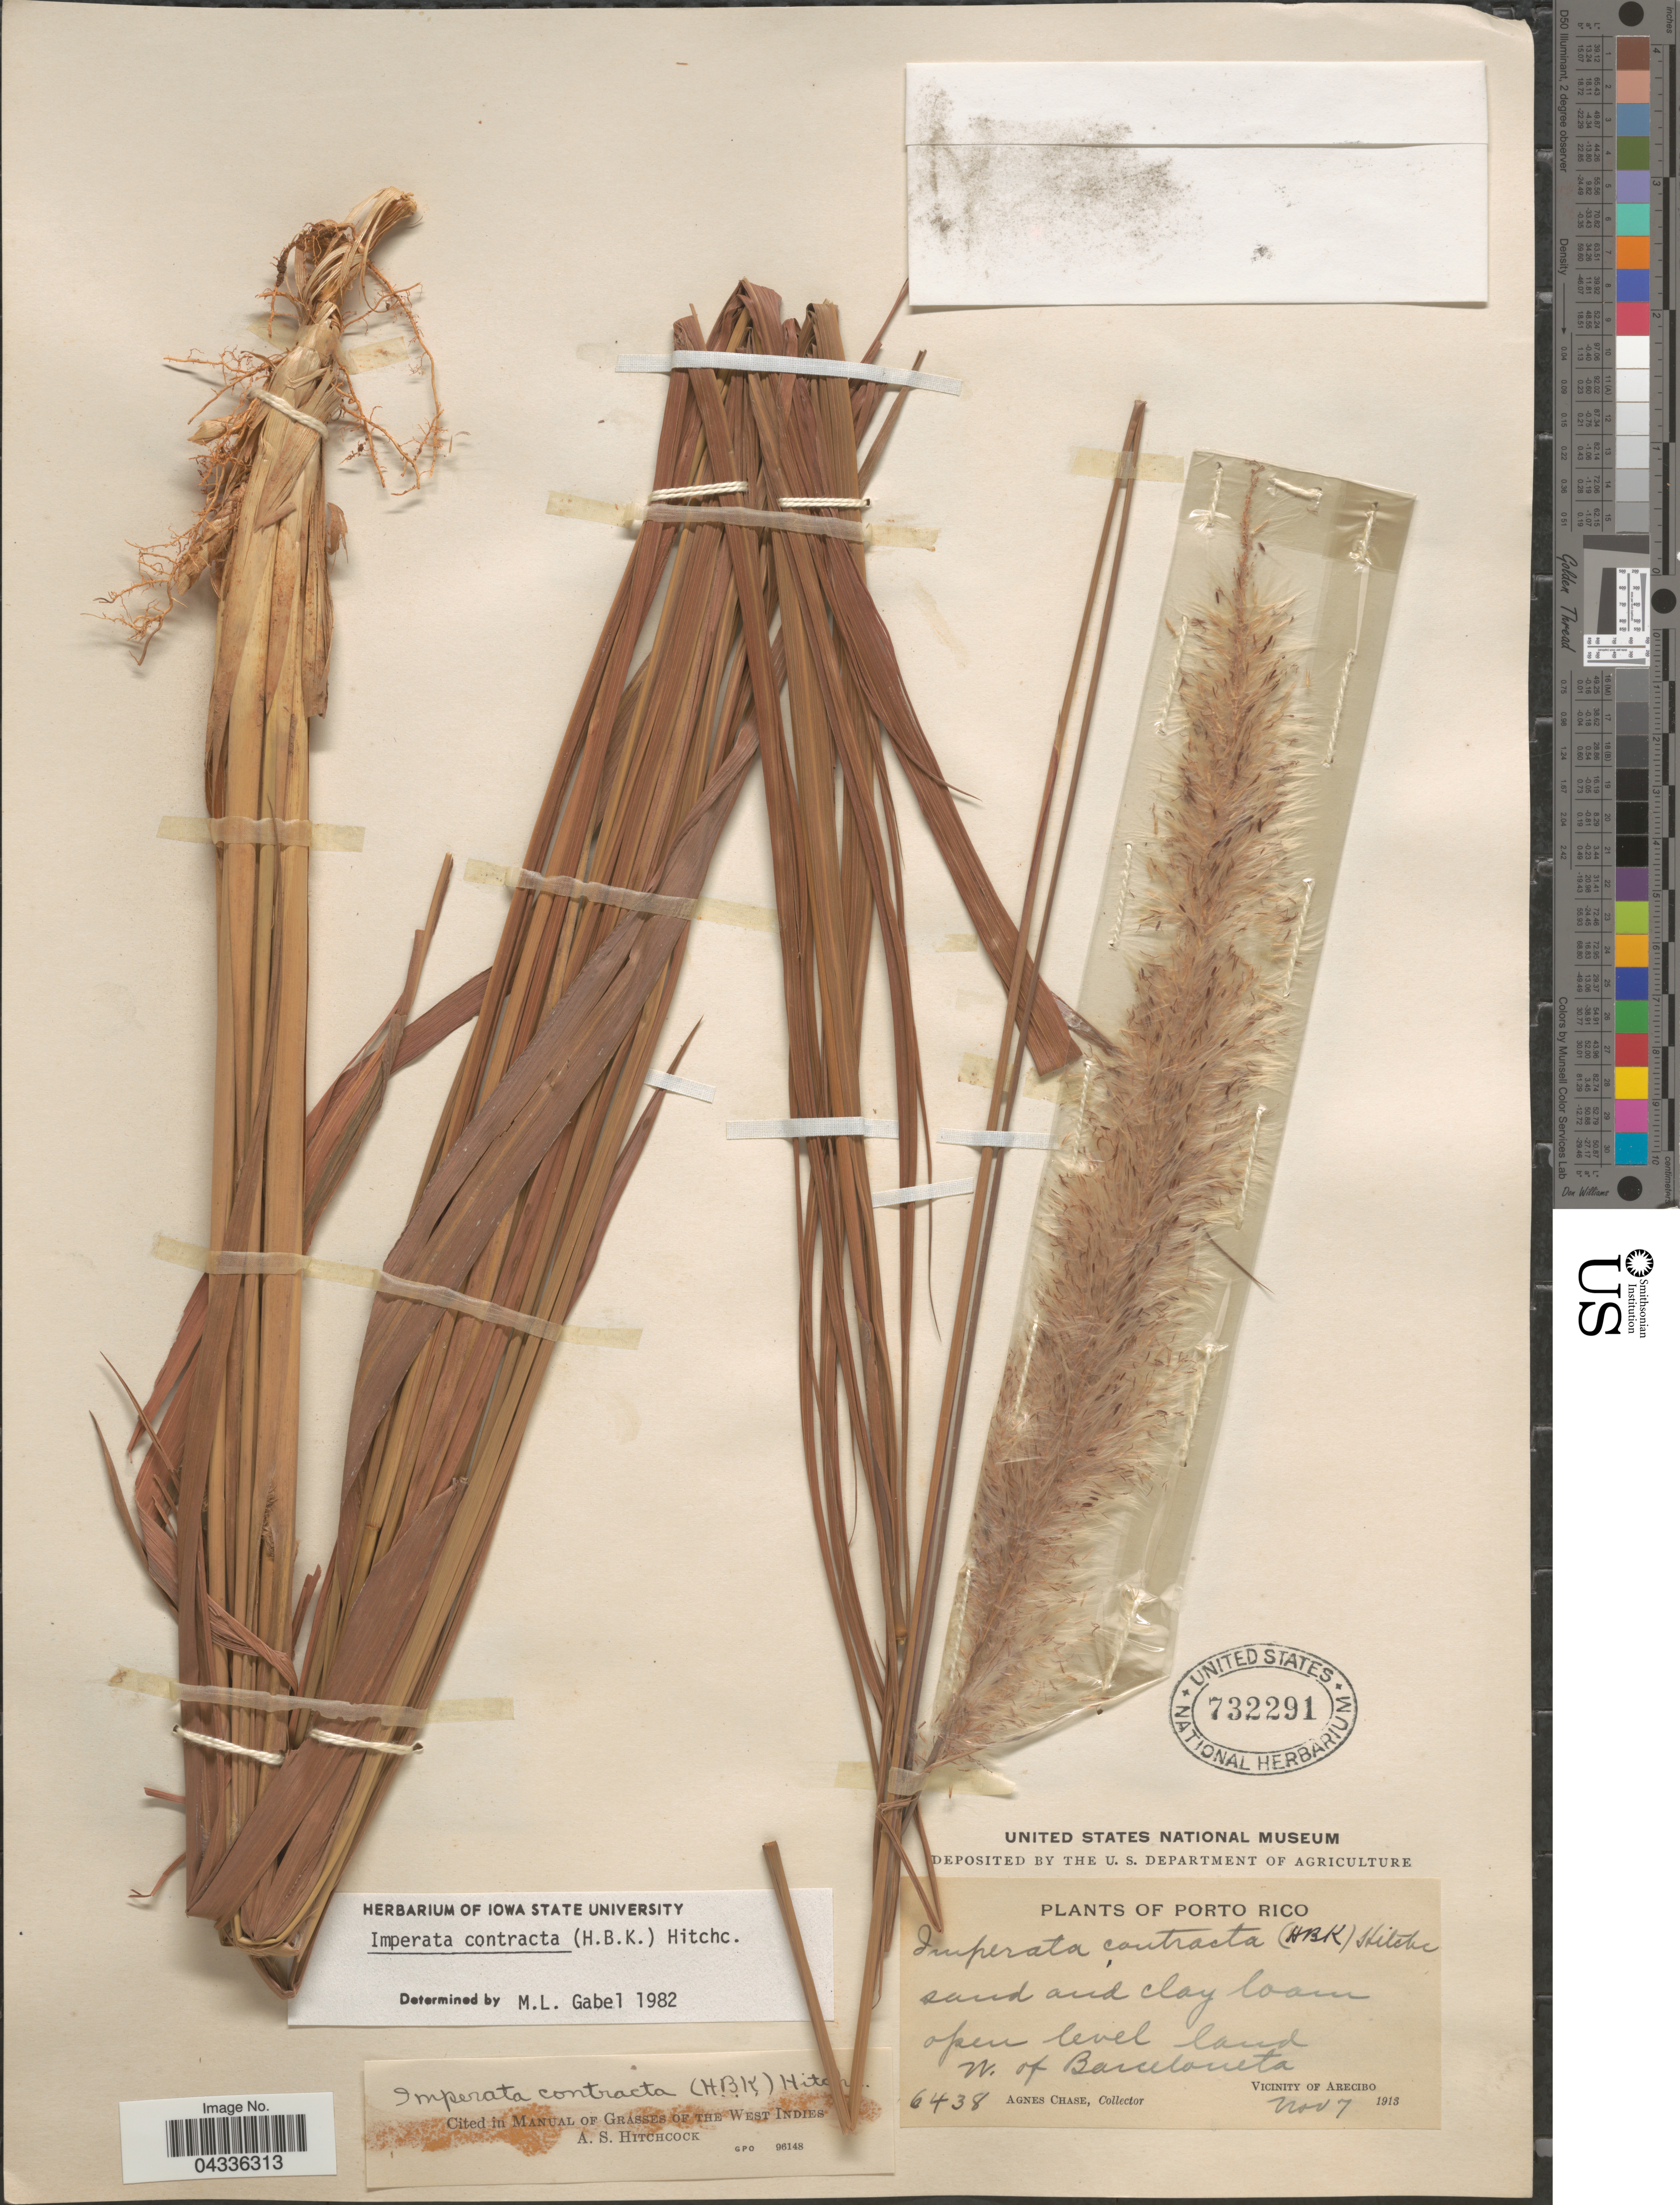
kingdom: Plantae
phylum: Tracheophyta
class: Liliopsida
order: Poales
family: Poaceae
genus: Imperata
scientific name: Imperata contracta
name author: (Kunth) Hitchc.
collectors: A. Chase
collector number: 6438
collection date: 1913-11-07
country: Puerto Rico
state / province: Arecibo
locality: Porto Rico. W. of Barceloneta. Vicinity of Arecibo.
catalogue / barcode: US 732291